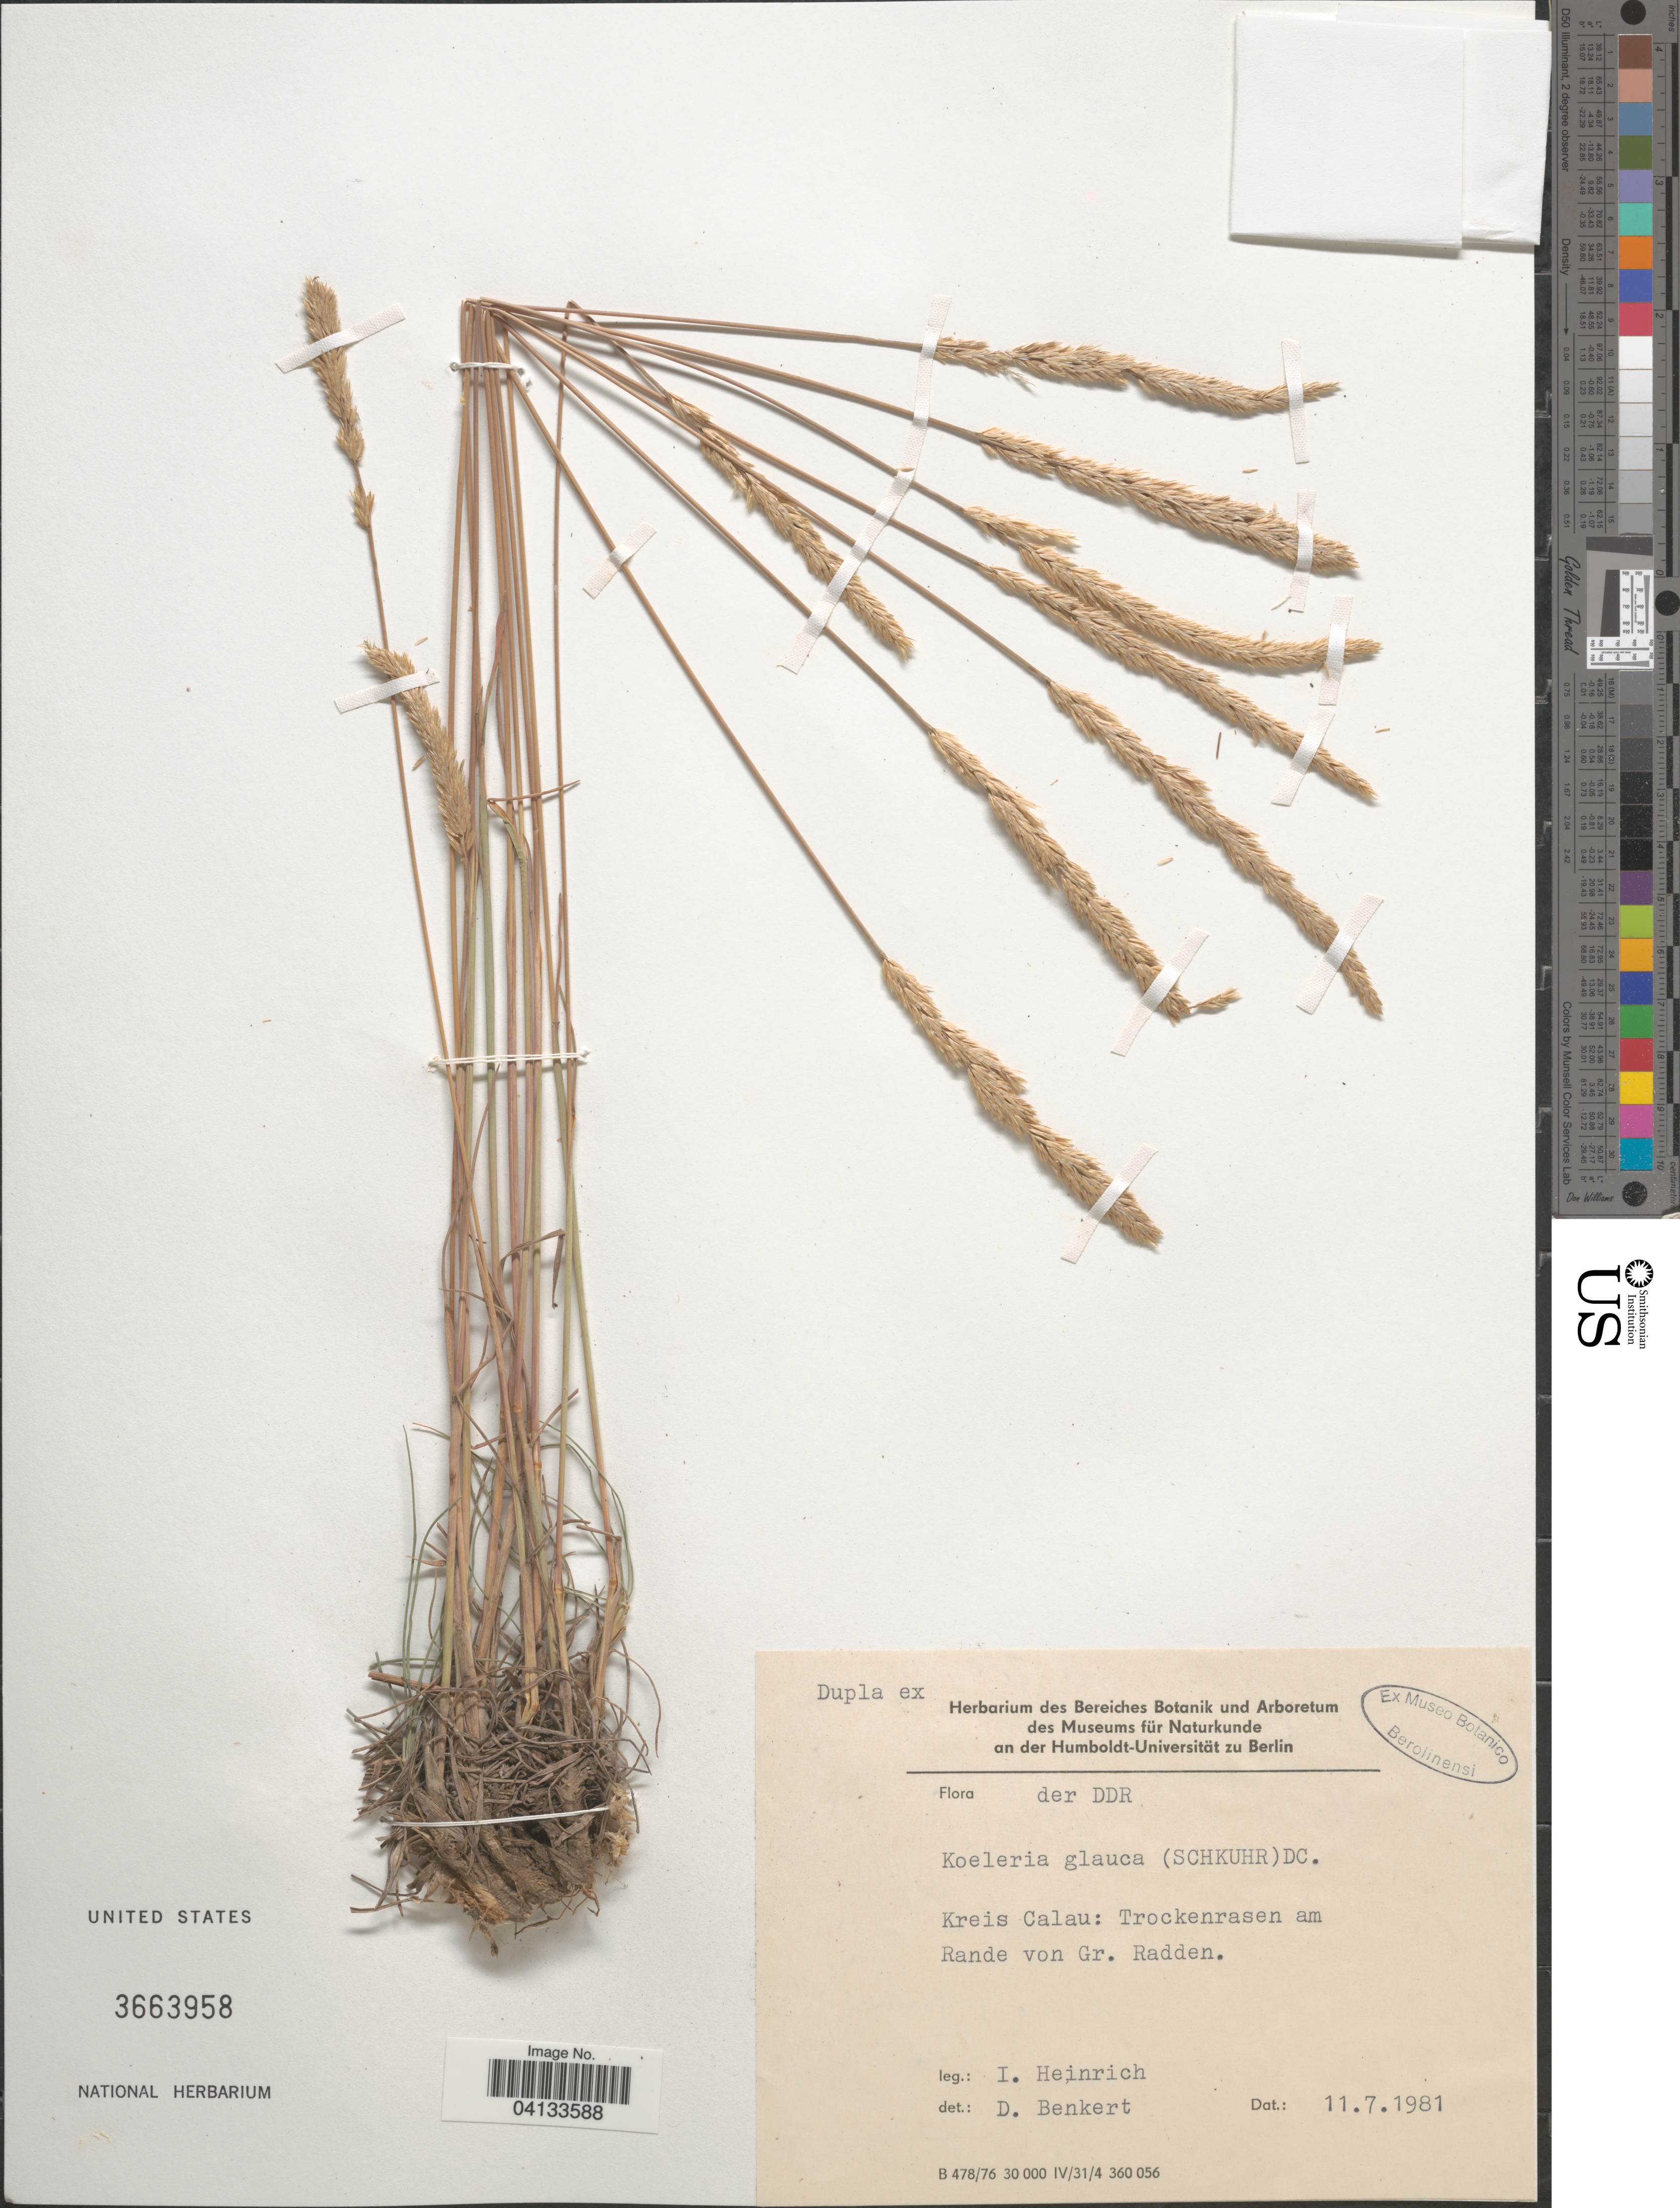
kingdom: Plantae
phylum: Tracheophyta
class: Liliopsida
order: Poales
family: Poaceae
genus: Koeleria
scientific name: Koeleria glauca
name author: (Spreng.) DC.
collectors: I. Heinrich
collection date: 1981-07-11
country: Germany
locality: DDR. Kreis Calau: Trockenrasen am Rande von Gr. Radden.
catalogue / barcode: US 3663958